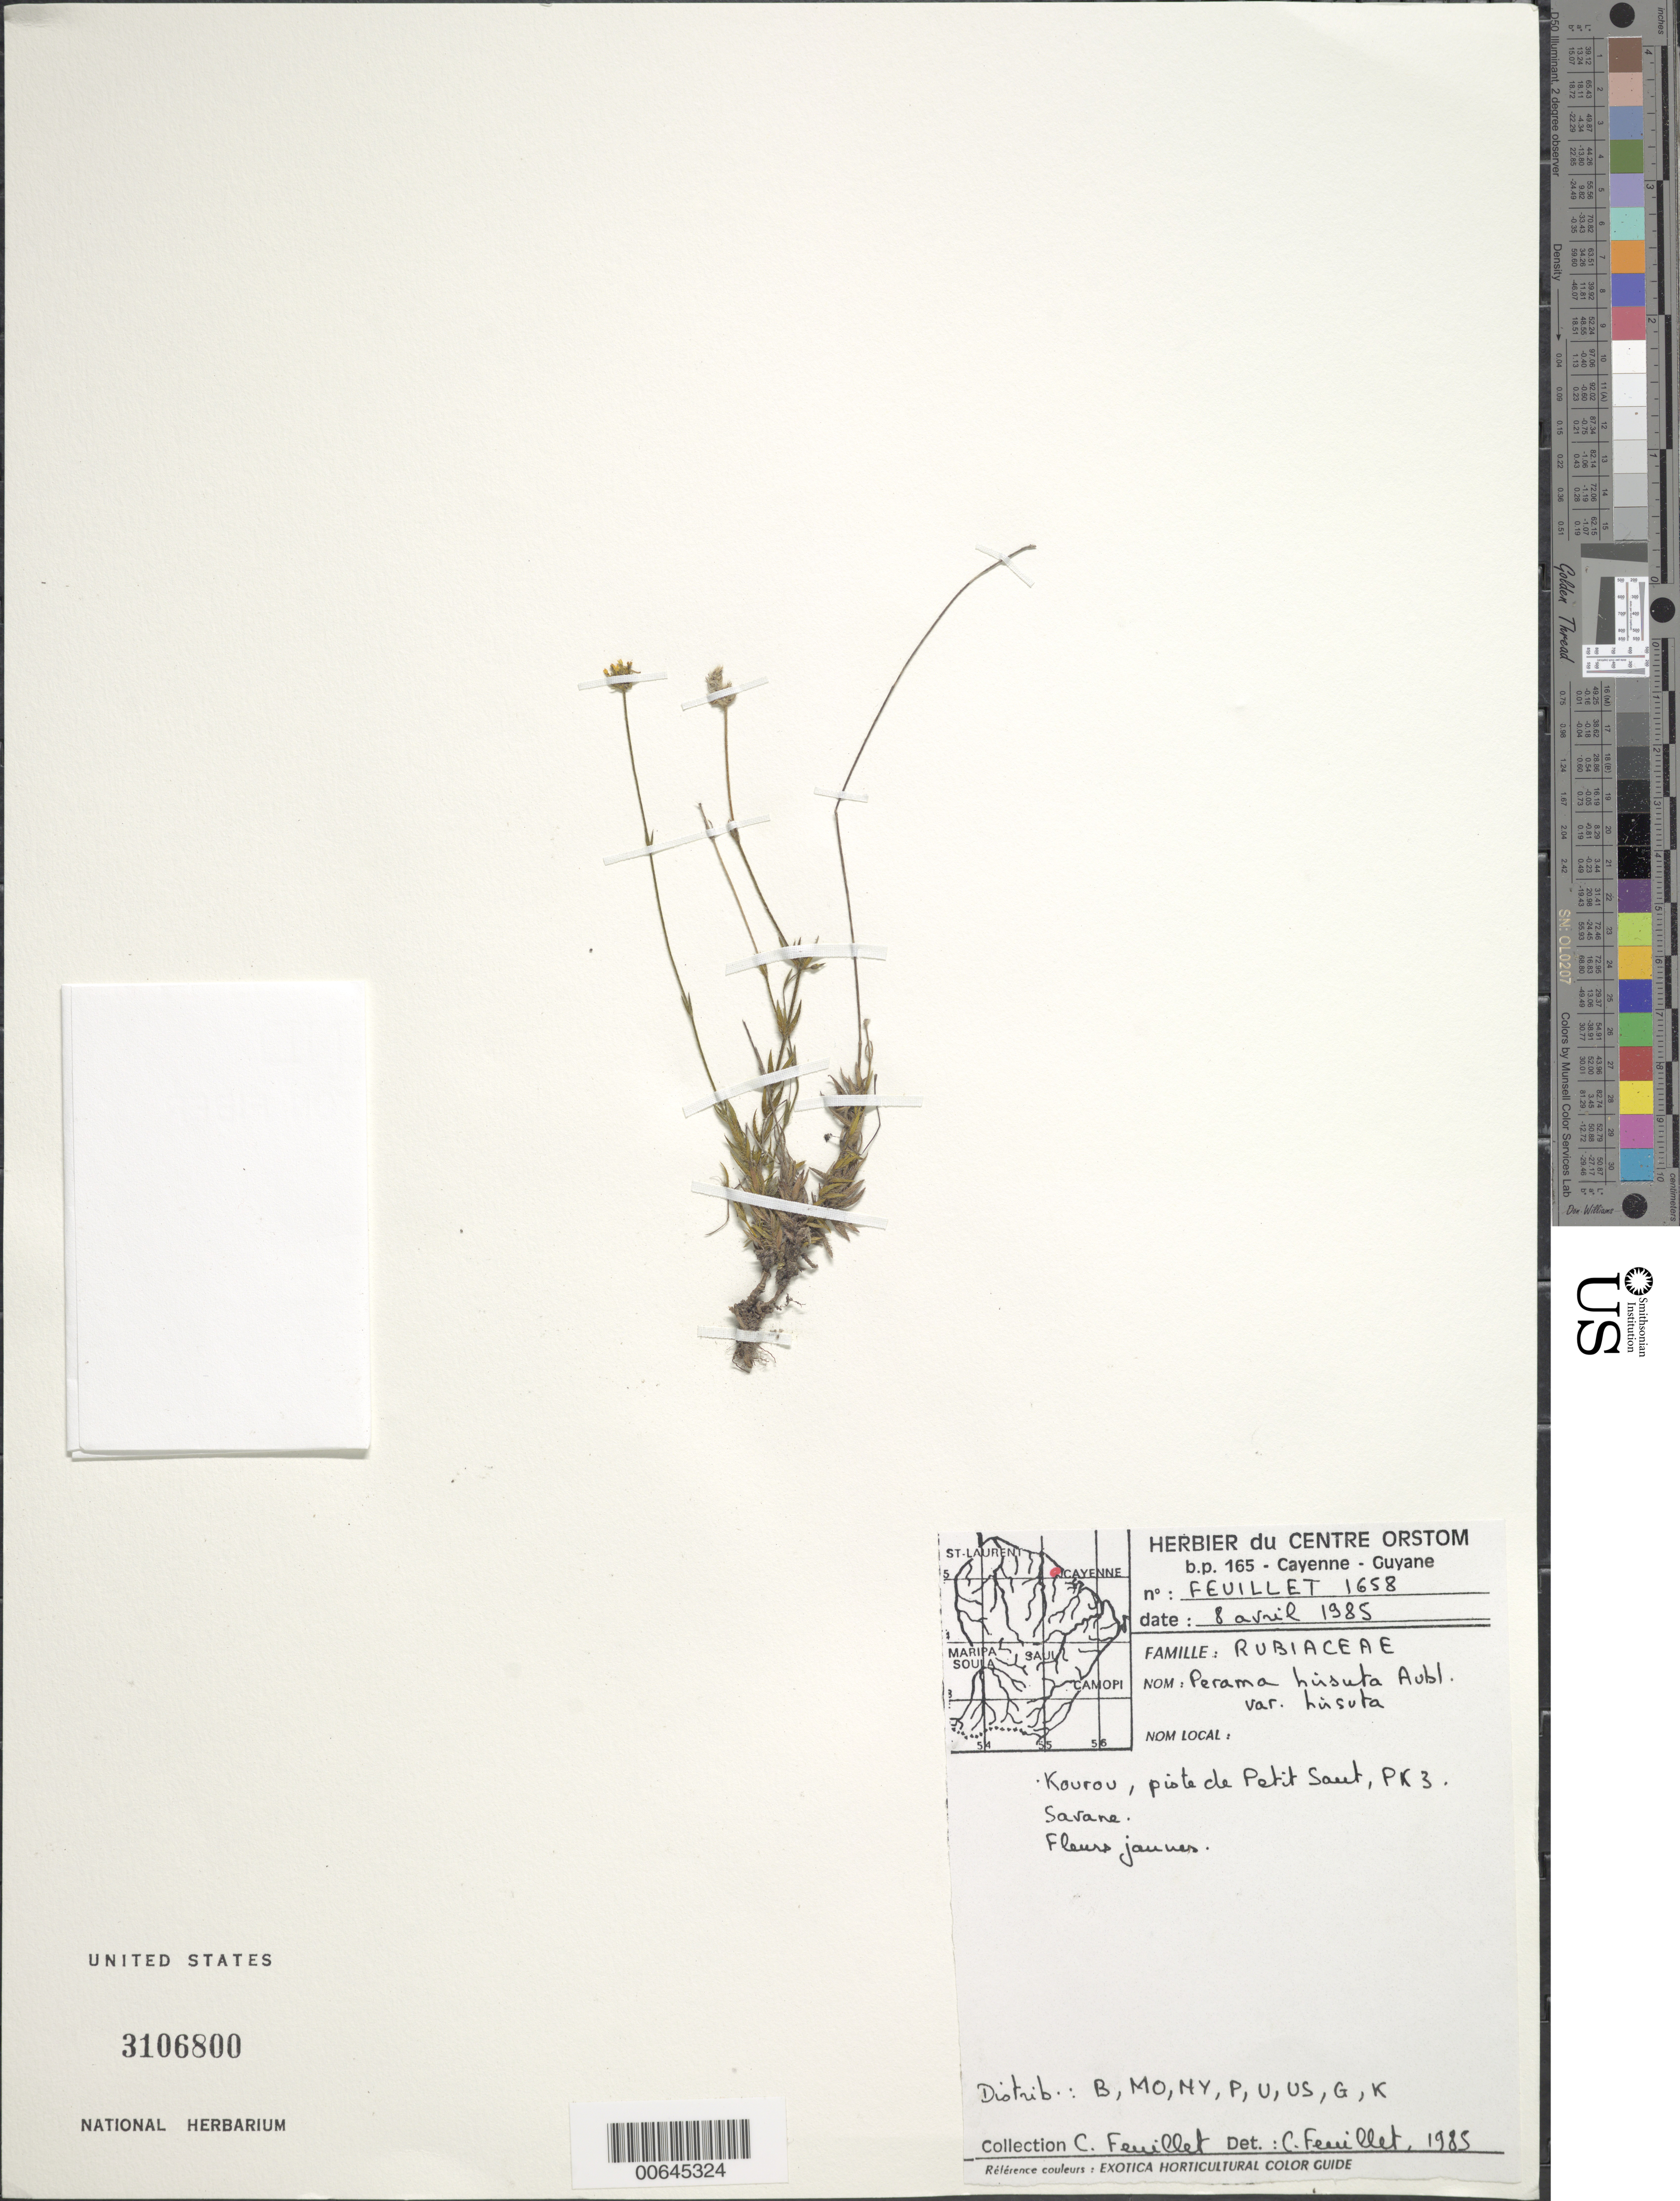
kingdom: Plantae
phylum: Tracheophyta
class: Magnoliopsida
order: Gentianales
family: Rubiaceae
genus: Perama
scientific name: Perama hirsuta var. hirsuta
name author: Aubl.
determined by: Feuillet, C.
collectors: C. Feuillet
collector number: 1658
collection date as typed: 8-Apr-85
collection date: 1985-04-08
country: French Guiana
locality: Kourou, piste de Petit Saut, pk 3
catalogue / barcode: US 3106800